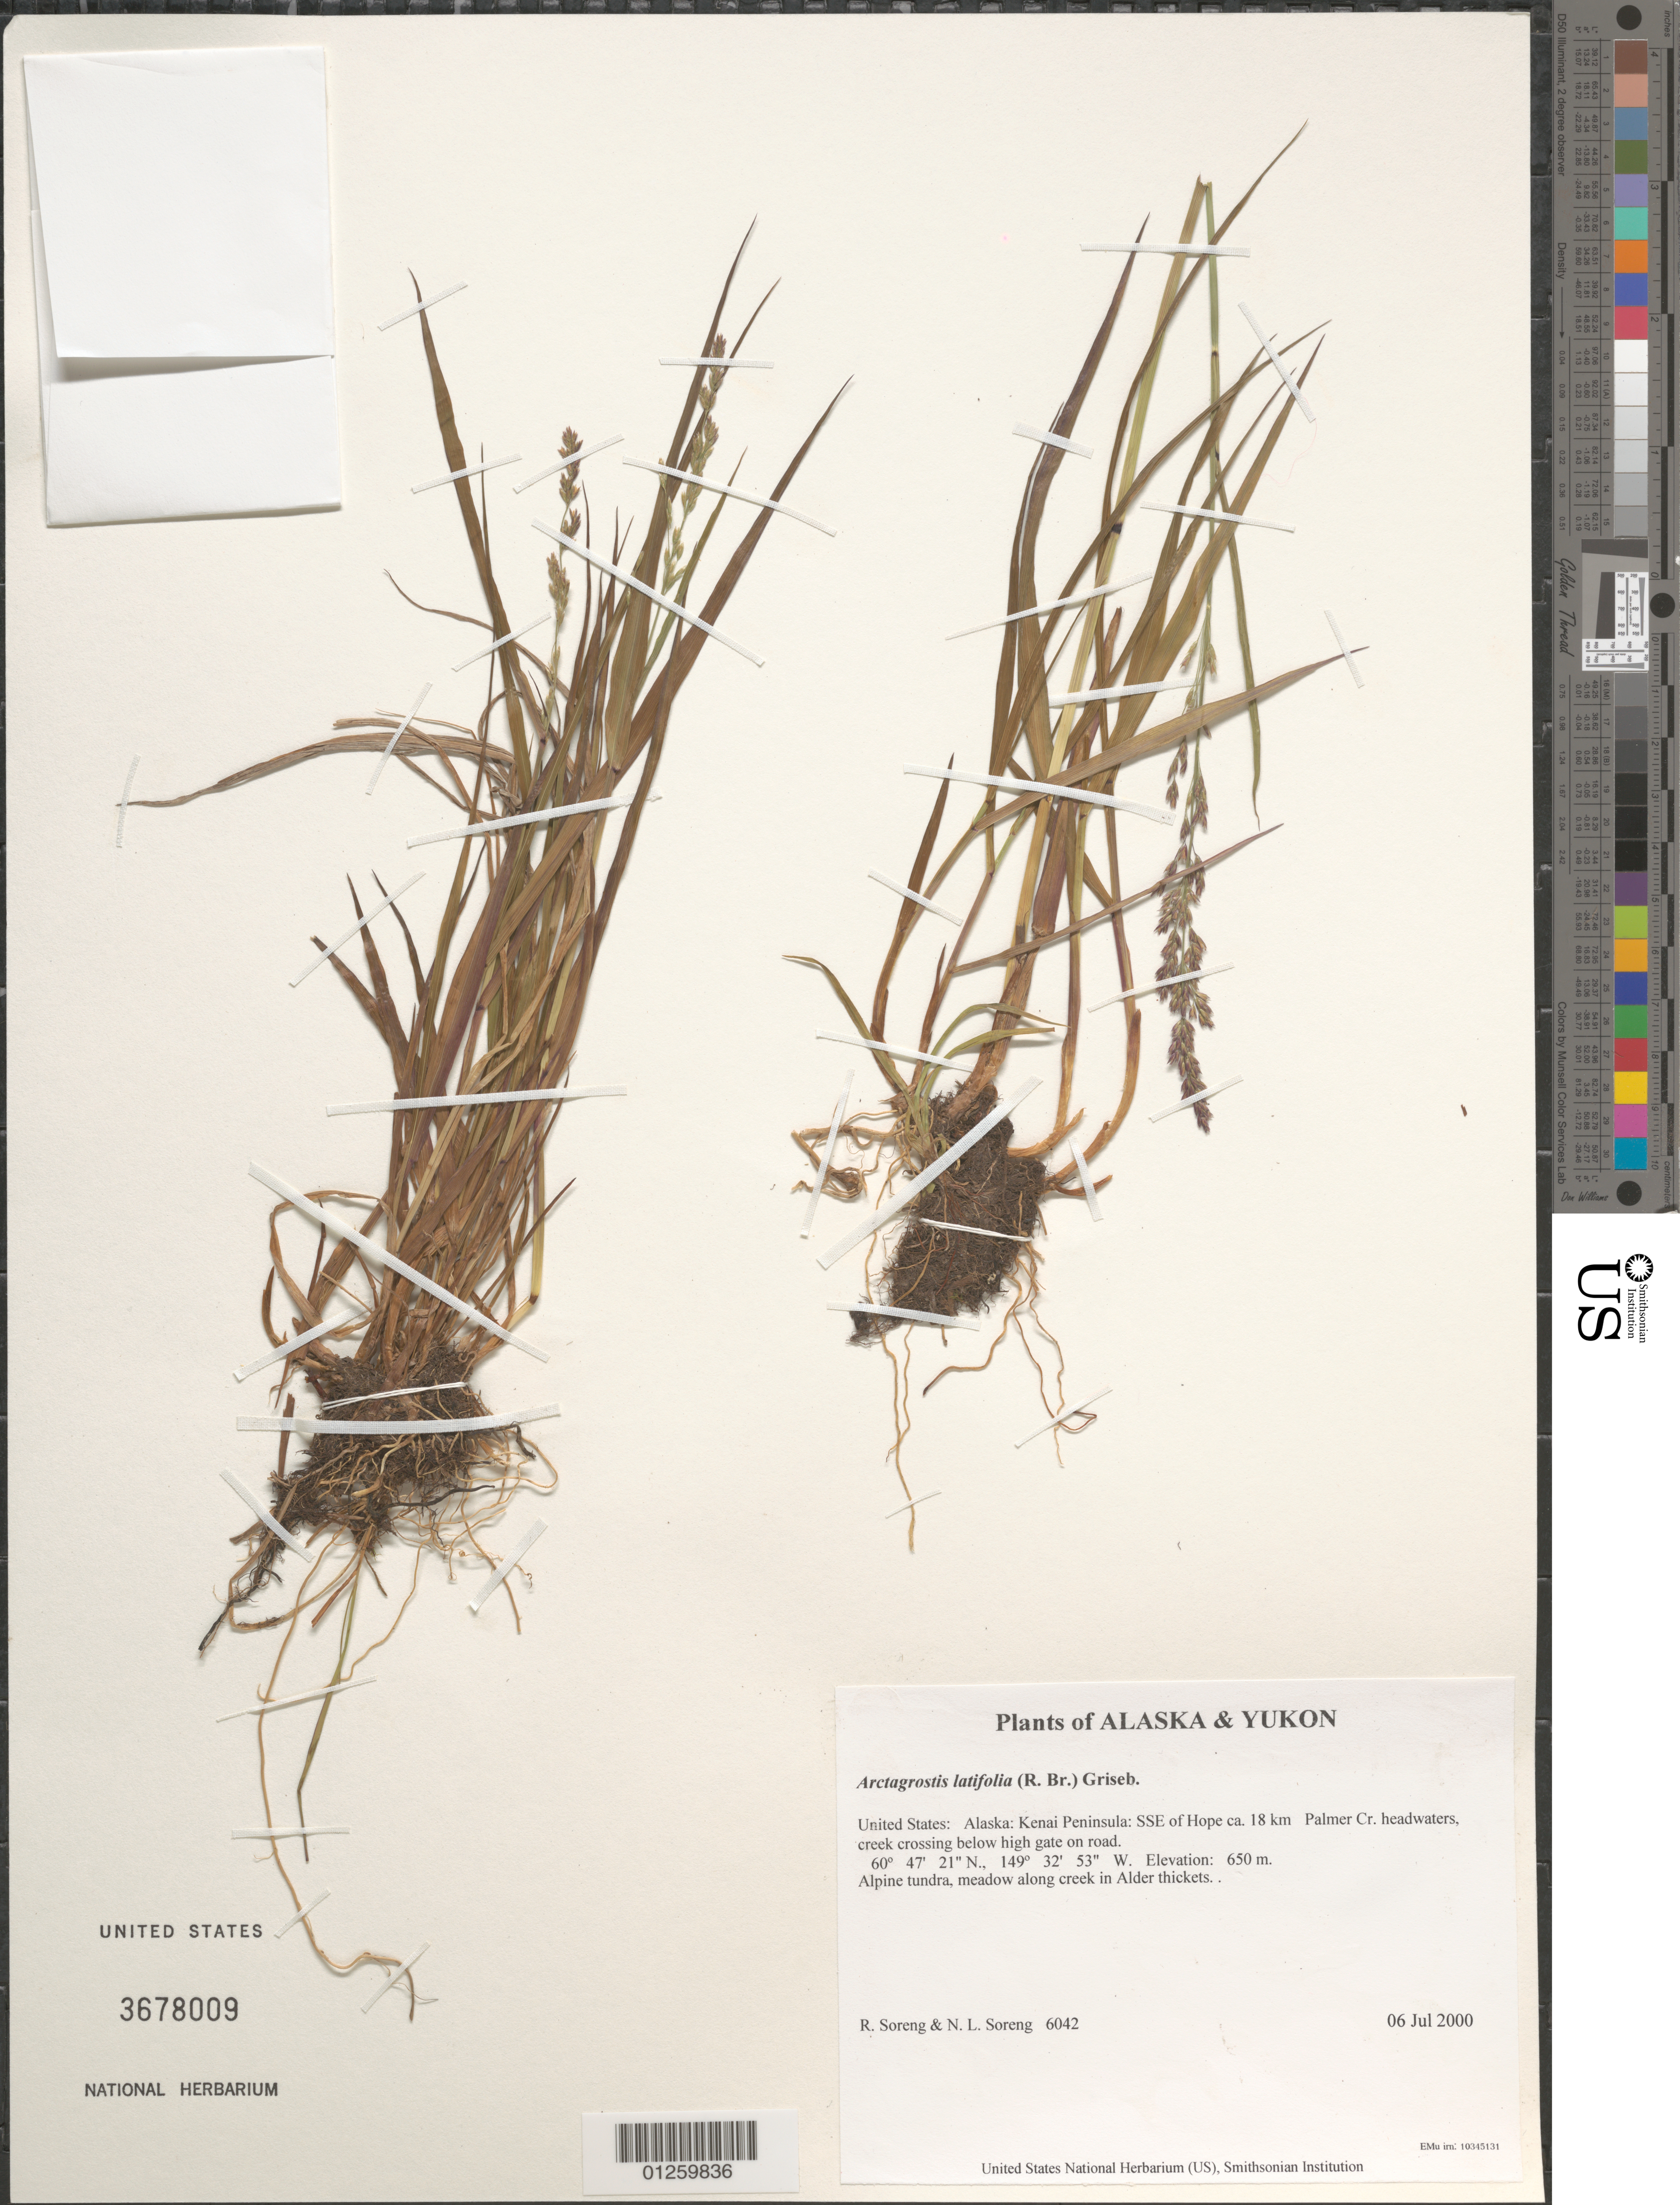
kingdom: Plantae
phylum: Tracheophyta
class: Liliopsida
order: Poales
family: Poaceae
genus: Arctagrostis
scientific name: Arctagrostis latifolia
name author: (R. Br.) Griseb.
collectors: R. J. Soreng & N. L. Soreng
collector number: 6042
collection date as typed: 06 Jul 2000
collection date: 2000-07-06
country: United States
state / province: Alaska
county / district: Kenai Peninsula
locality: SSE of Hope ca. 18 km Palmer Cr. headwaters, creek crossing below high gate on road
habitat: Alpine tundra, meadow along creek in Alder thickets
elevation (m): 650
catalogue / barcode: US 3678009